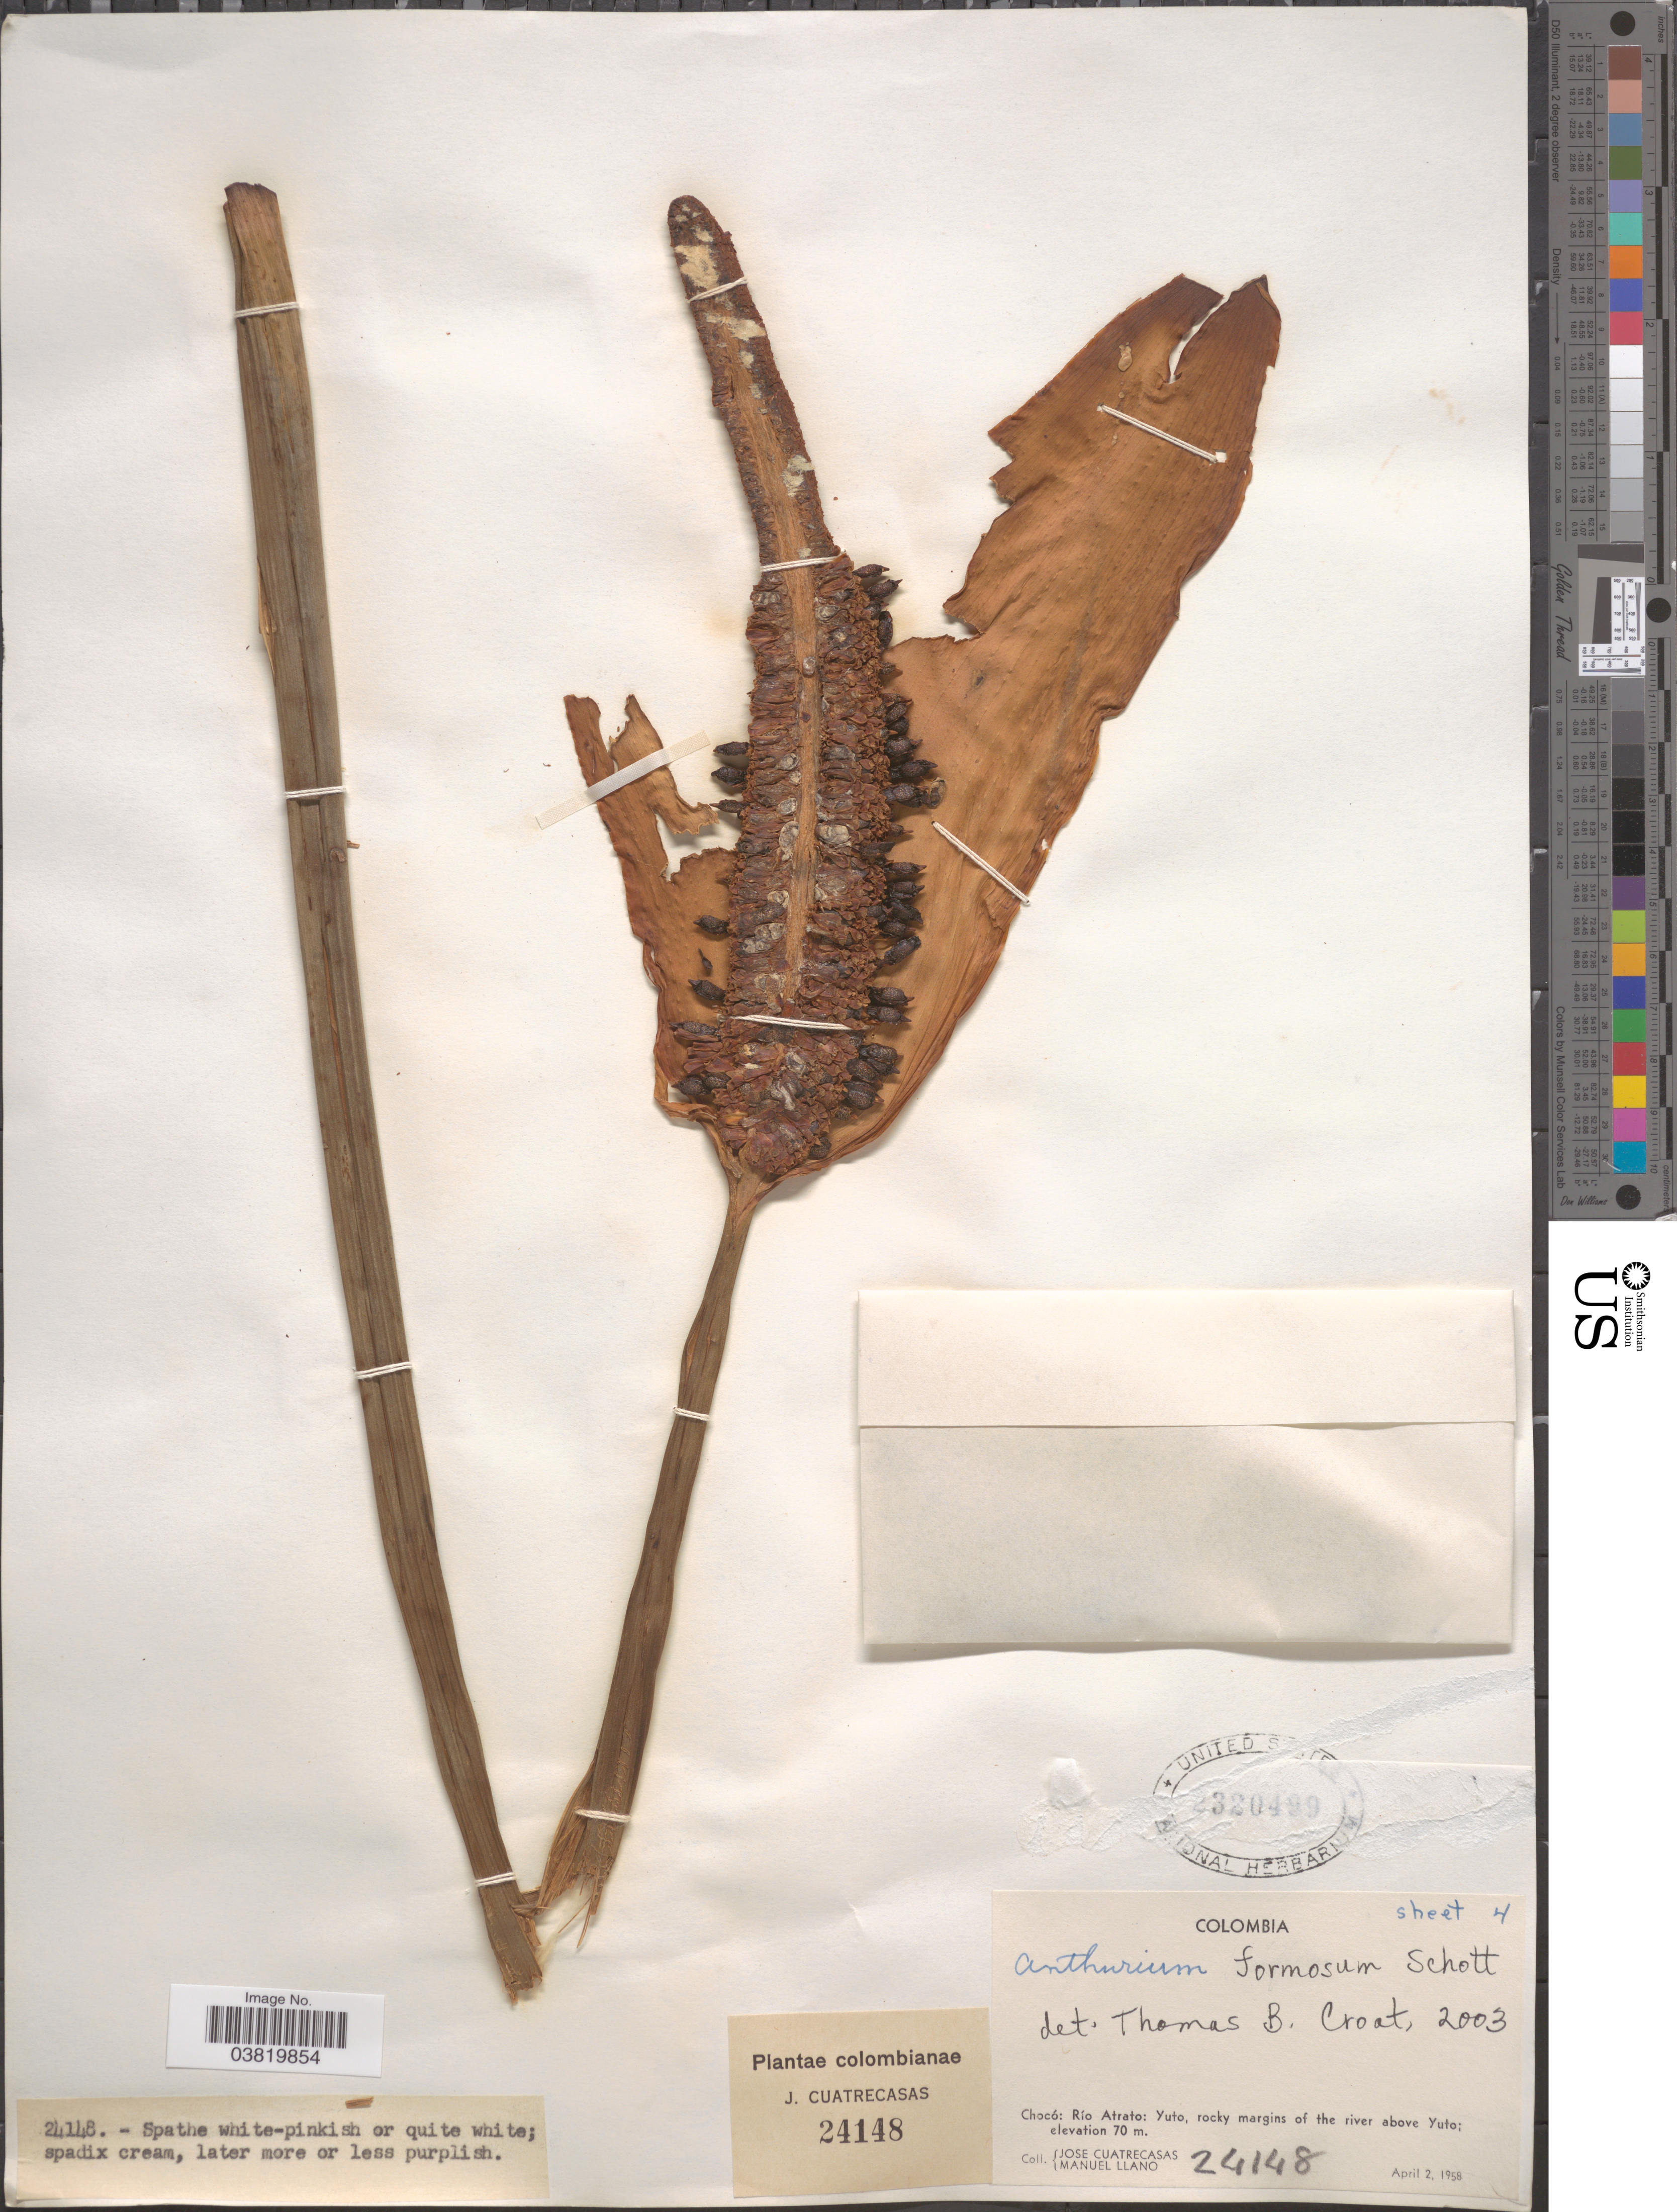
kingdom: Plantae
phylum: Tracheophyta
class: Liliopsida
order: Alismatales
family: Araceae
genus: Anthurium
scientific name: Anthurium formosum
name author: Schott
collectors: J. Cuatrecasas & M. Llano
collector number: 24148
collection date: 1958-04-02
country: Colombia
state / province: Chocó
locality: Río Atrato: Yuto, rocky margins of the river above Yuto.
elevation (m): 70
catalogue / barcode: US 2320499